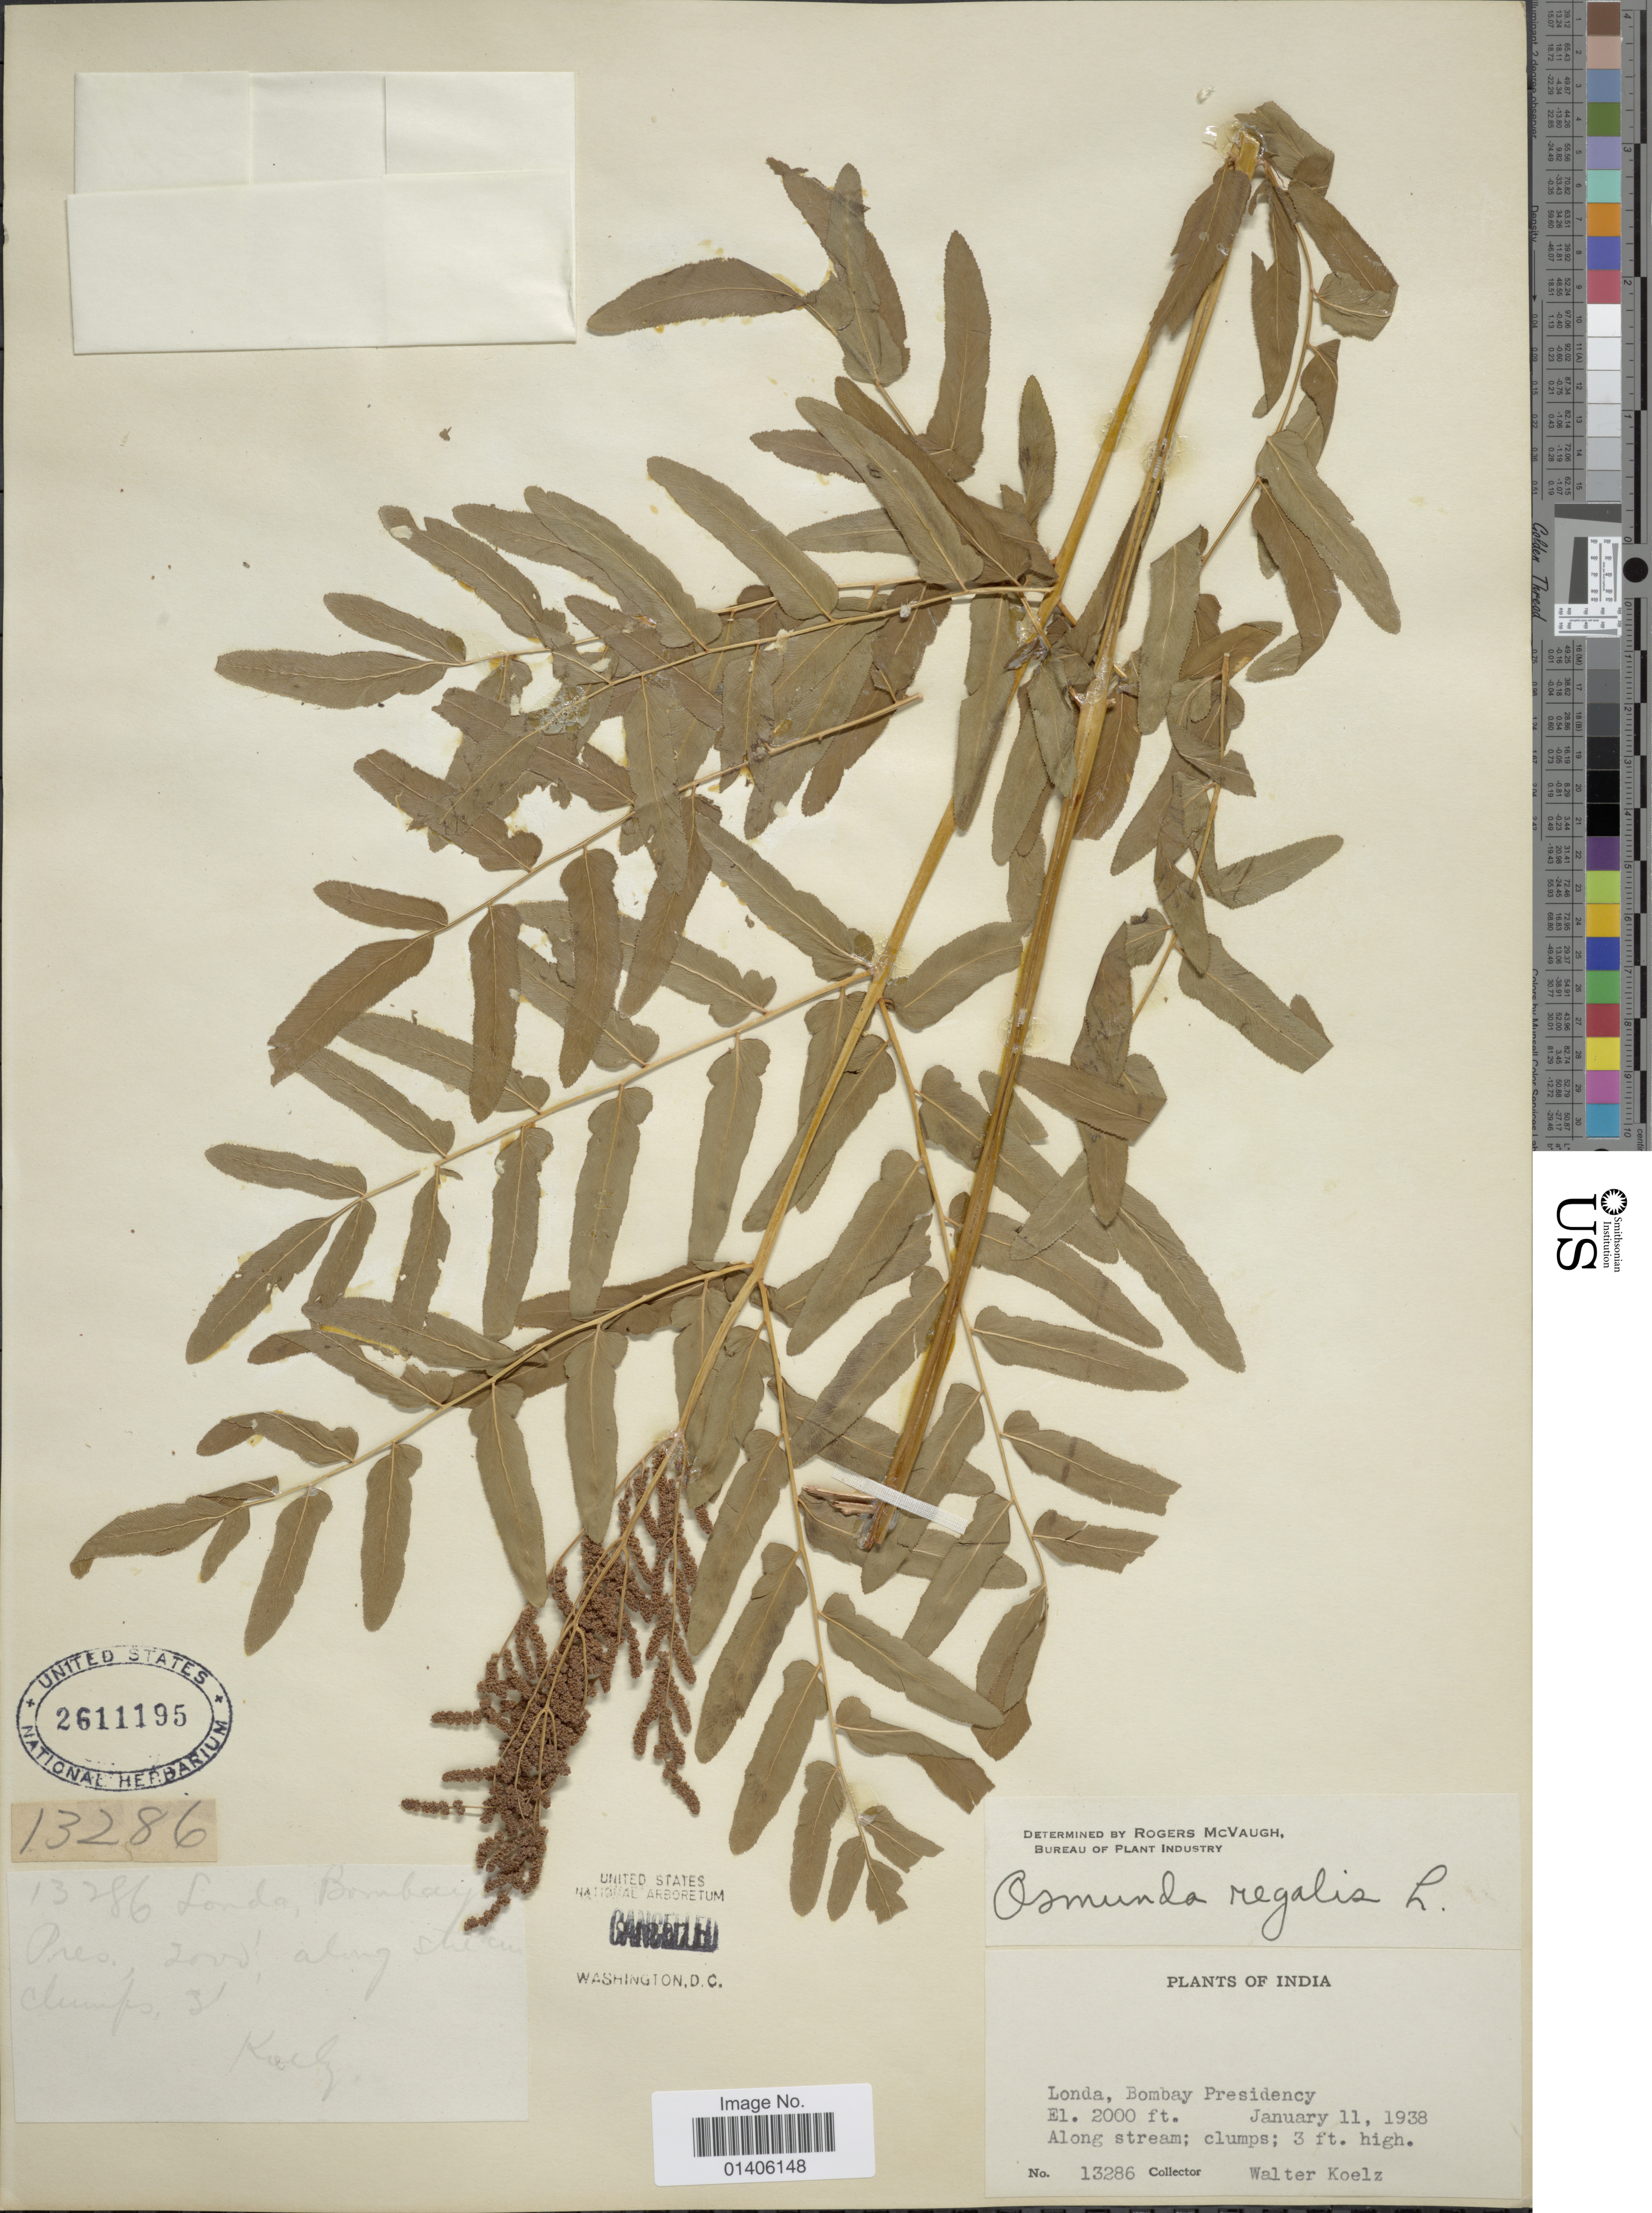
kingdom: Plantae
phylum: Tracheophyta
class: Polypodiopsida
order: Osmundales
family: Osmundaceae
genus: Osmunda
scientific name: Osmunda regalis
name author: L.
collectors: W. N. Koelz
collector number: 13286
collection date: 1938-01-11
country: India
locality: Londa, Bombay Presidency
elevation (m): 610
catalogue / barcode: US 2611195